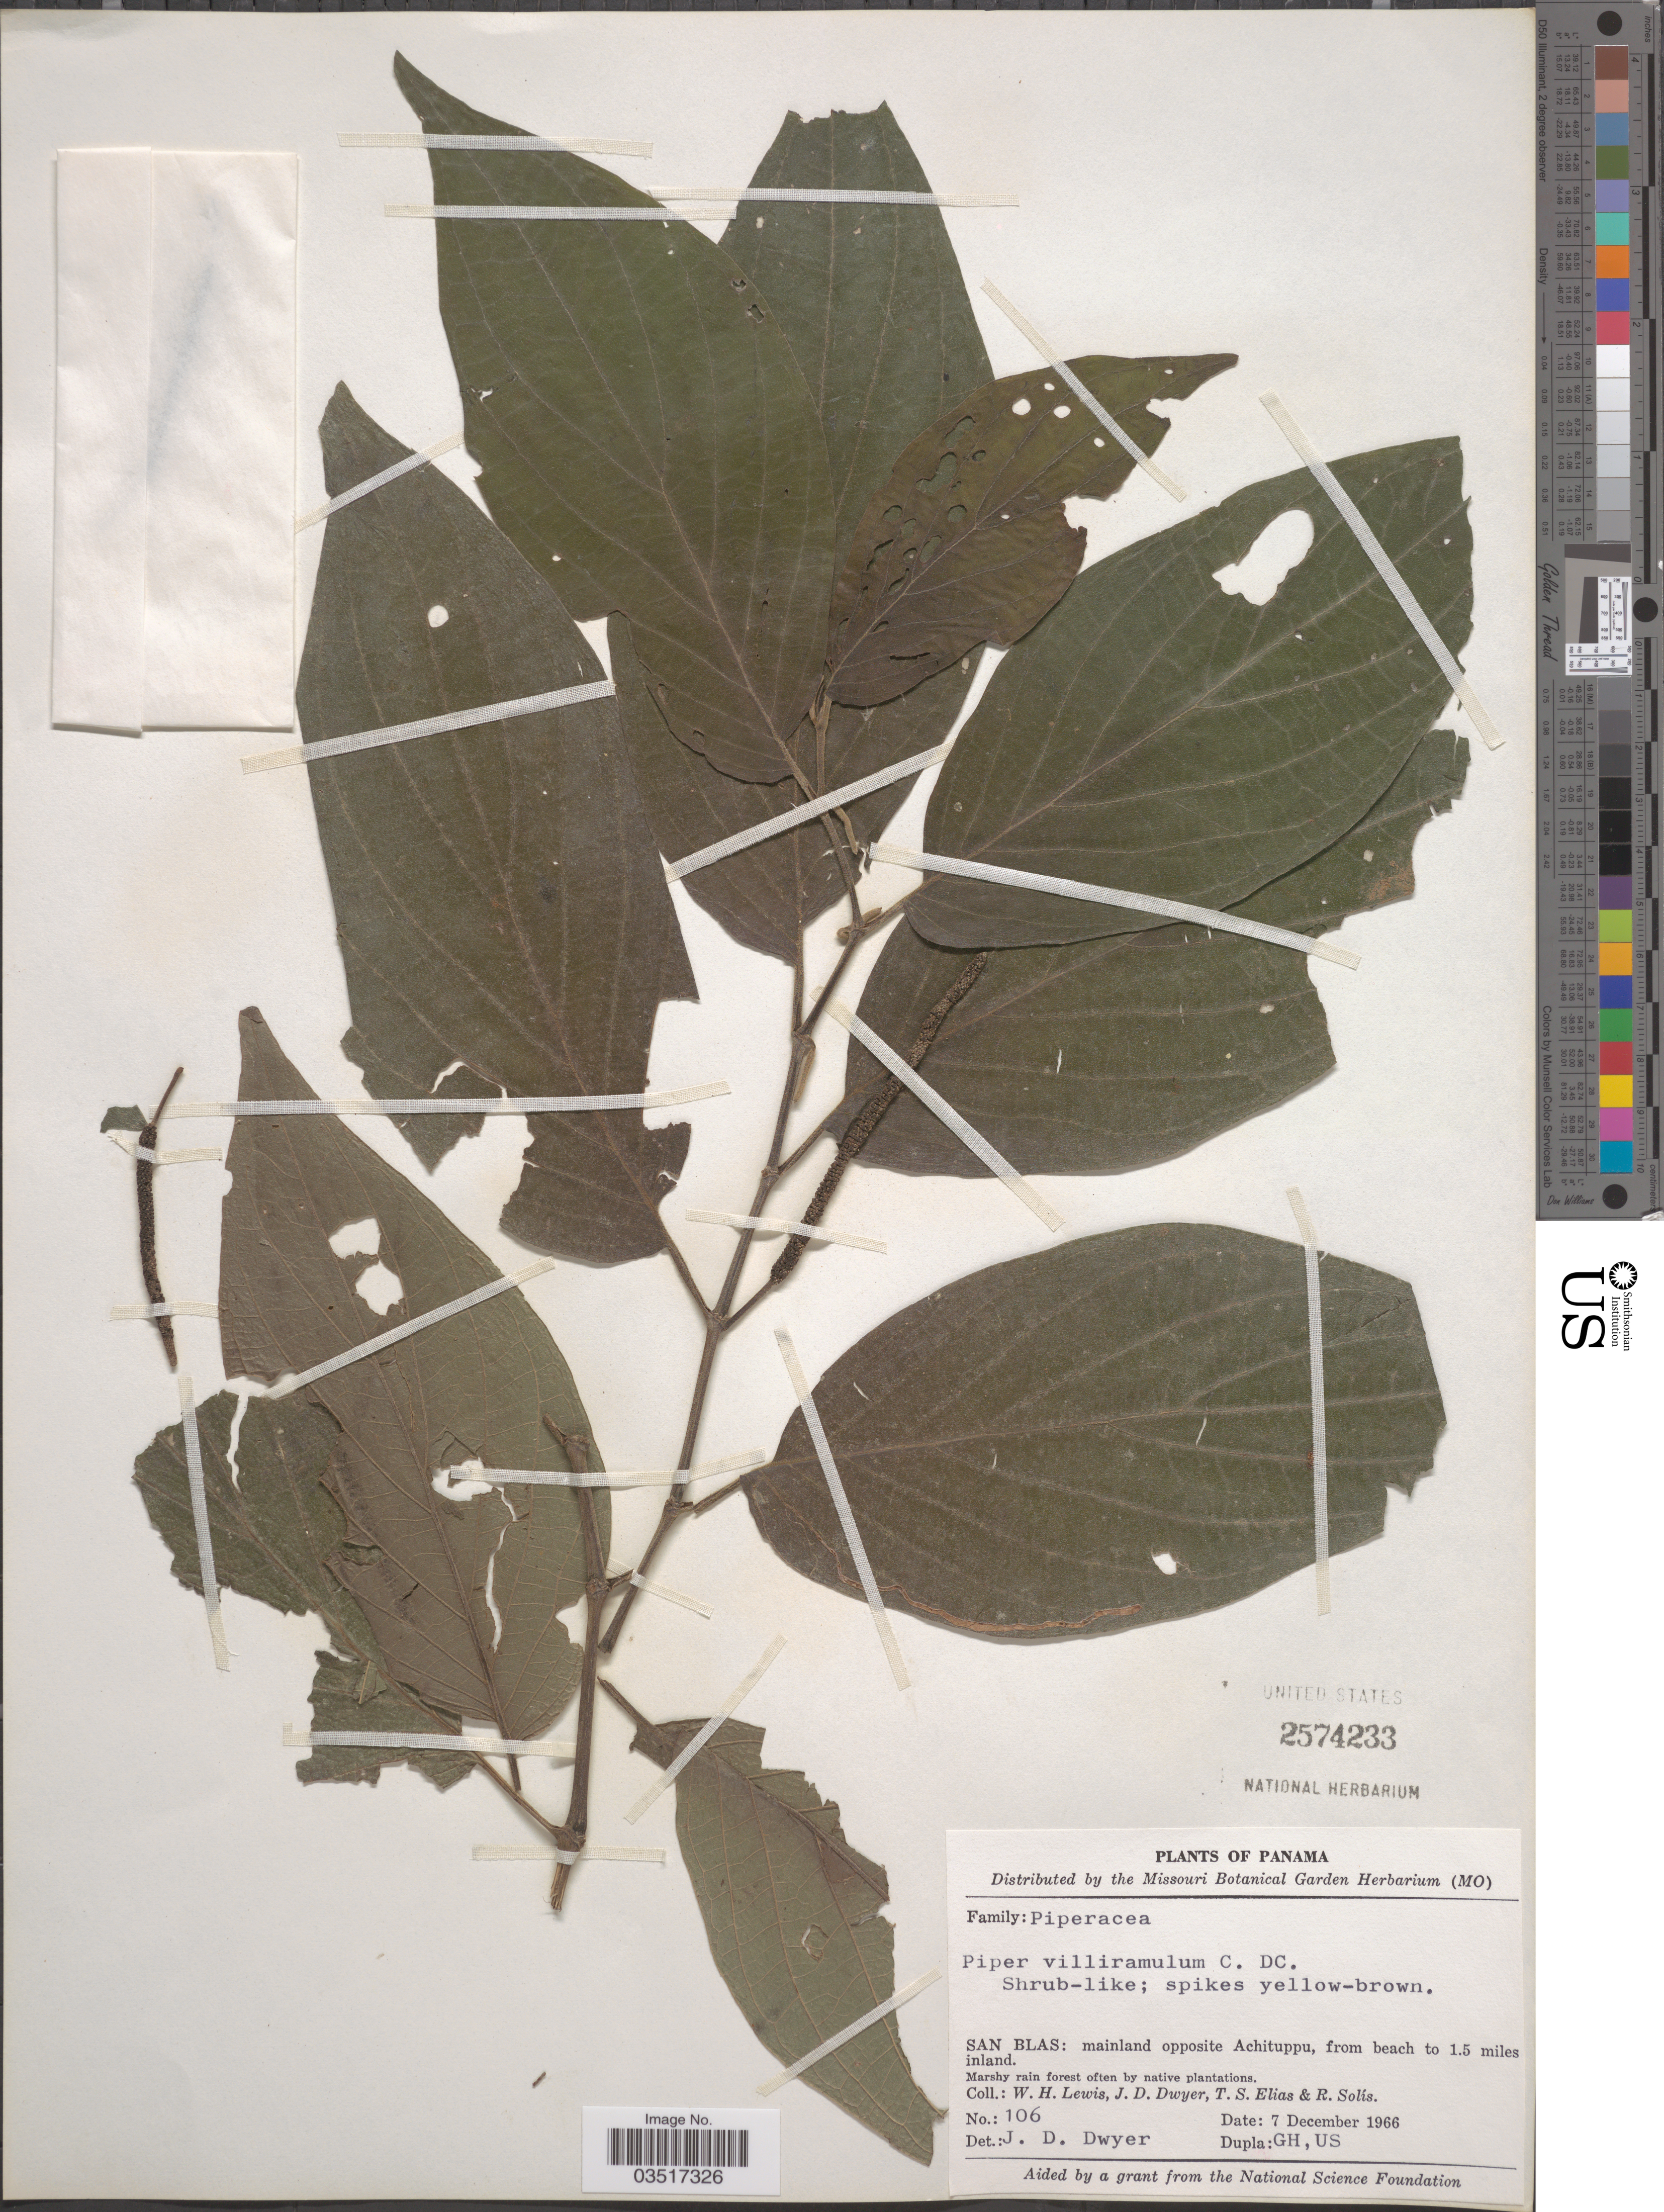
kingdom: Plantae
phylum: Tracheophyta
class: Magnoliopsida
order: Piperales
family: Piperaceae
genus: Piper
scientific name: Piper villiramulum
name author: C. DC.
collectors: J. Lewis, J. D. Dwyer, T. S. Elias & R. Solis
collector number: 106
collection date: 1966-12-07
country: Panama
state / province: Kuna Yala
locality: San Blas: mainland opposite Achituppu, from beach to 1.5 miles inland.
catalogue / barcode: US 2574233